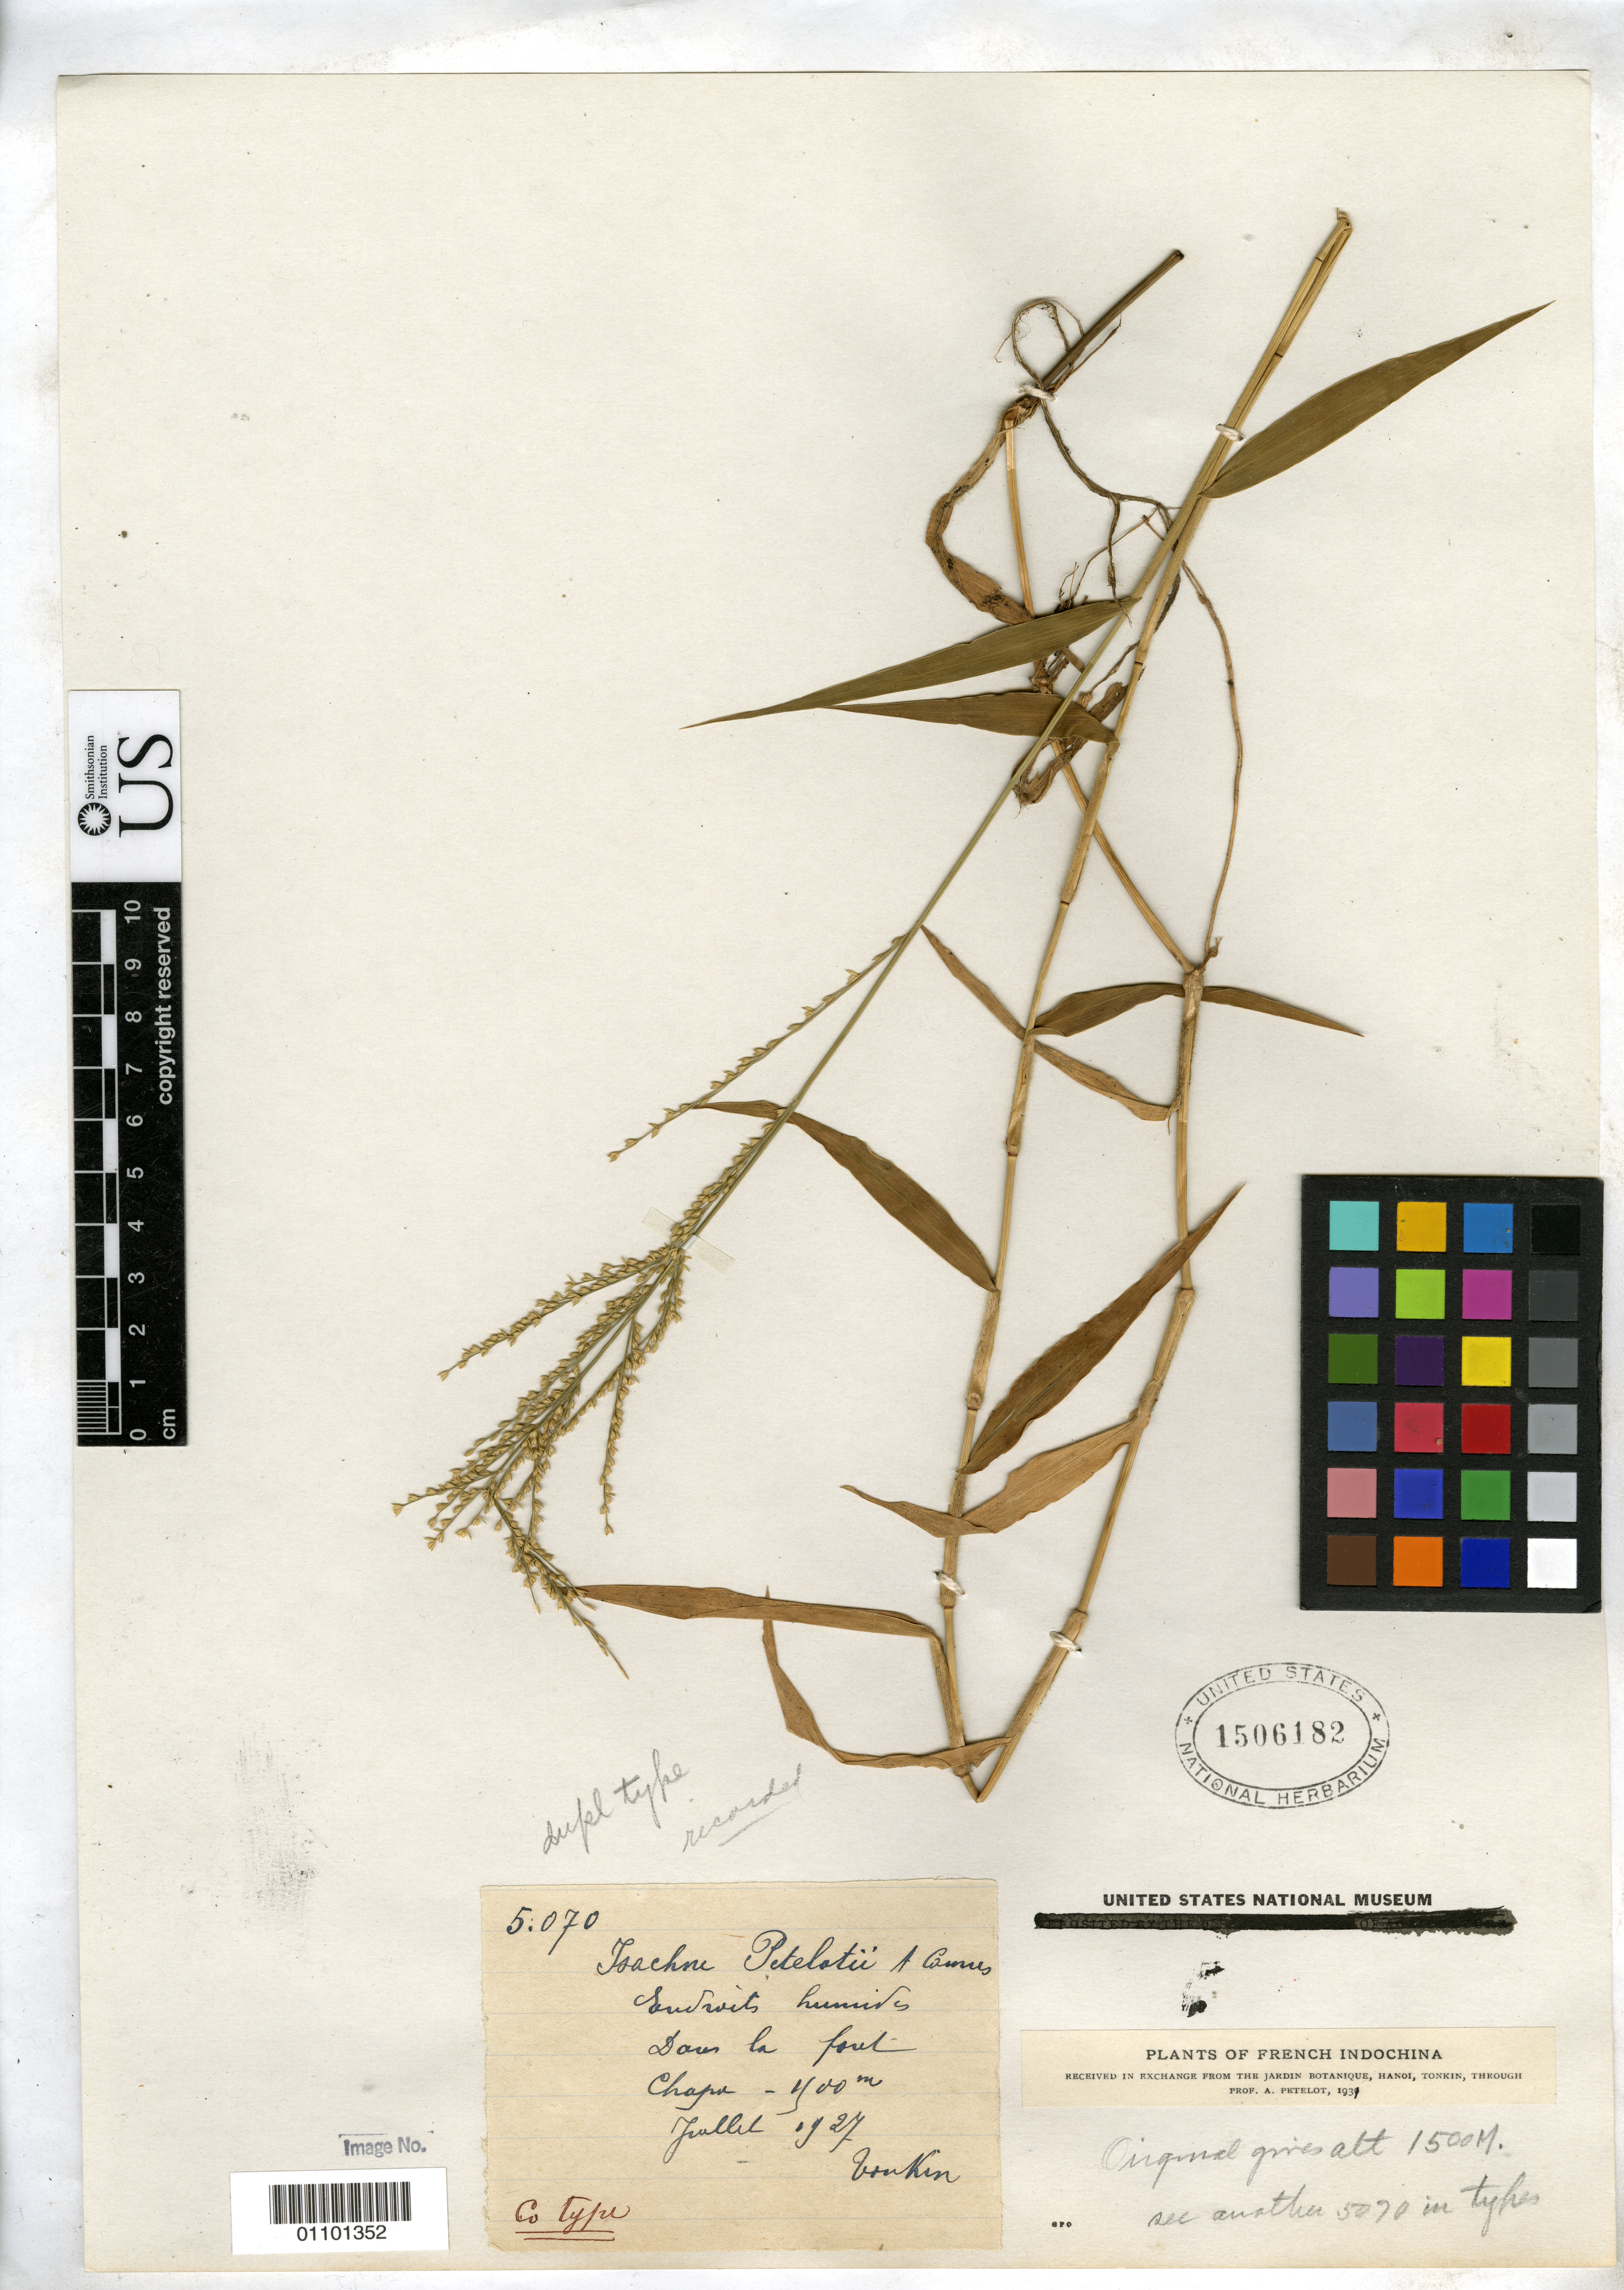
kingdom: Plantae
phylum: Tracheophyta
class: Liliopsida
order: Poales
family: Poaceae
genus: Isachne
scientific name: Isachne petelotii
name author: A. Camus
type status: Isotype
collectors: A. Petelot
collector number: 5070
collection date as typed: Aug 1927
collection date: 1927-08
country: Vietnam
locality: Chapa.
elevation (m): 1500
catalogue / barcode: US 1506182